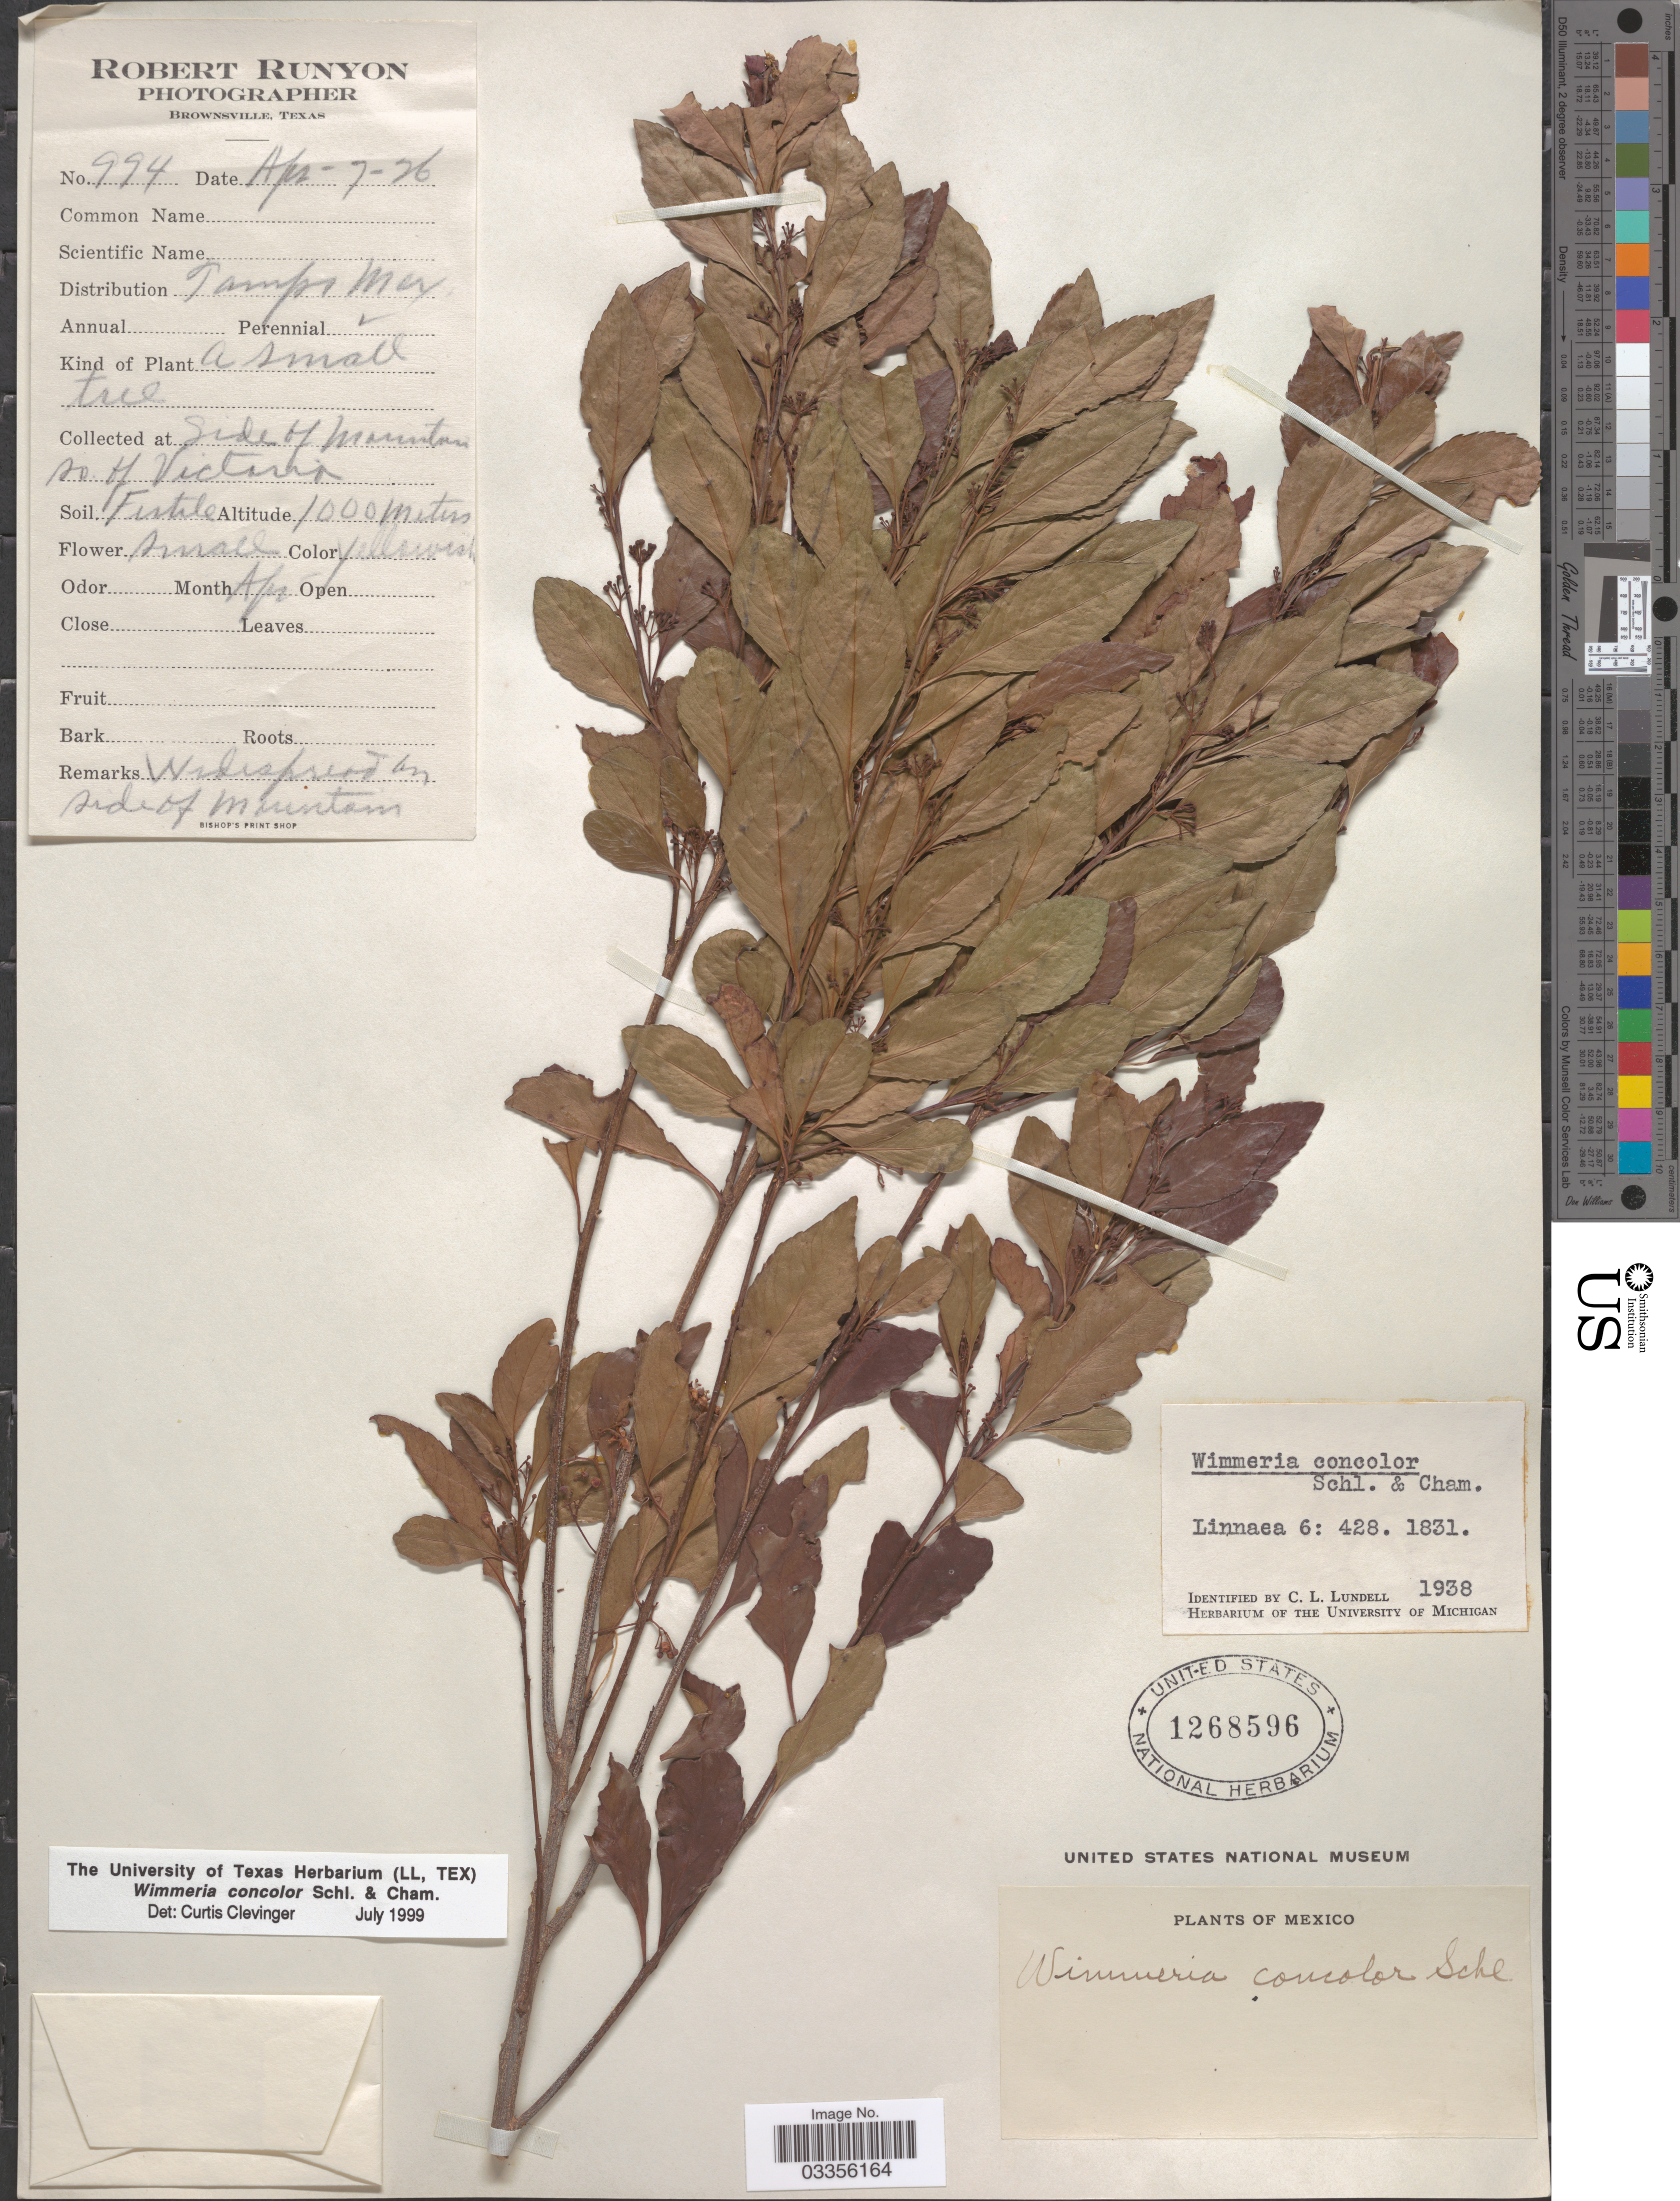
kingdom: Plantae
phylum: Tracheophyta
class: Magnoliopsida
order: Celastrales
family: Celastraceae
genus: Wimmeria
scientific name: Wimmeria concolor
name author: Schltdl. & Cham.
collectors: R. Runyon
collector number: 994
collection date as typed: Transcribed d/m/y: 7/4/26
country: Mexico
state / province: Tamaulipas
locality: Side of Mountain so of Victoria.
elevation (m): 1000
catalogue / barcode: US 1268596